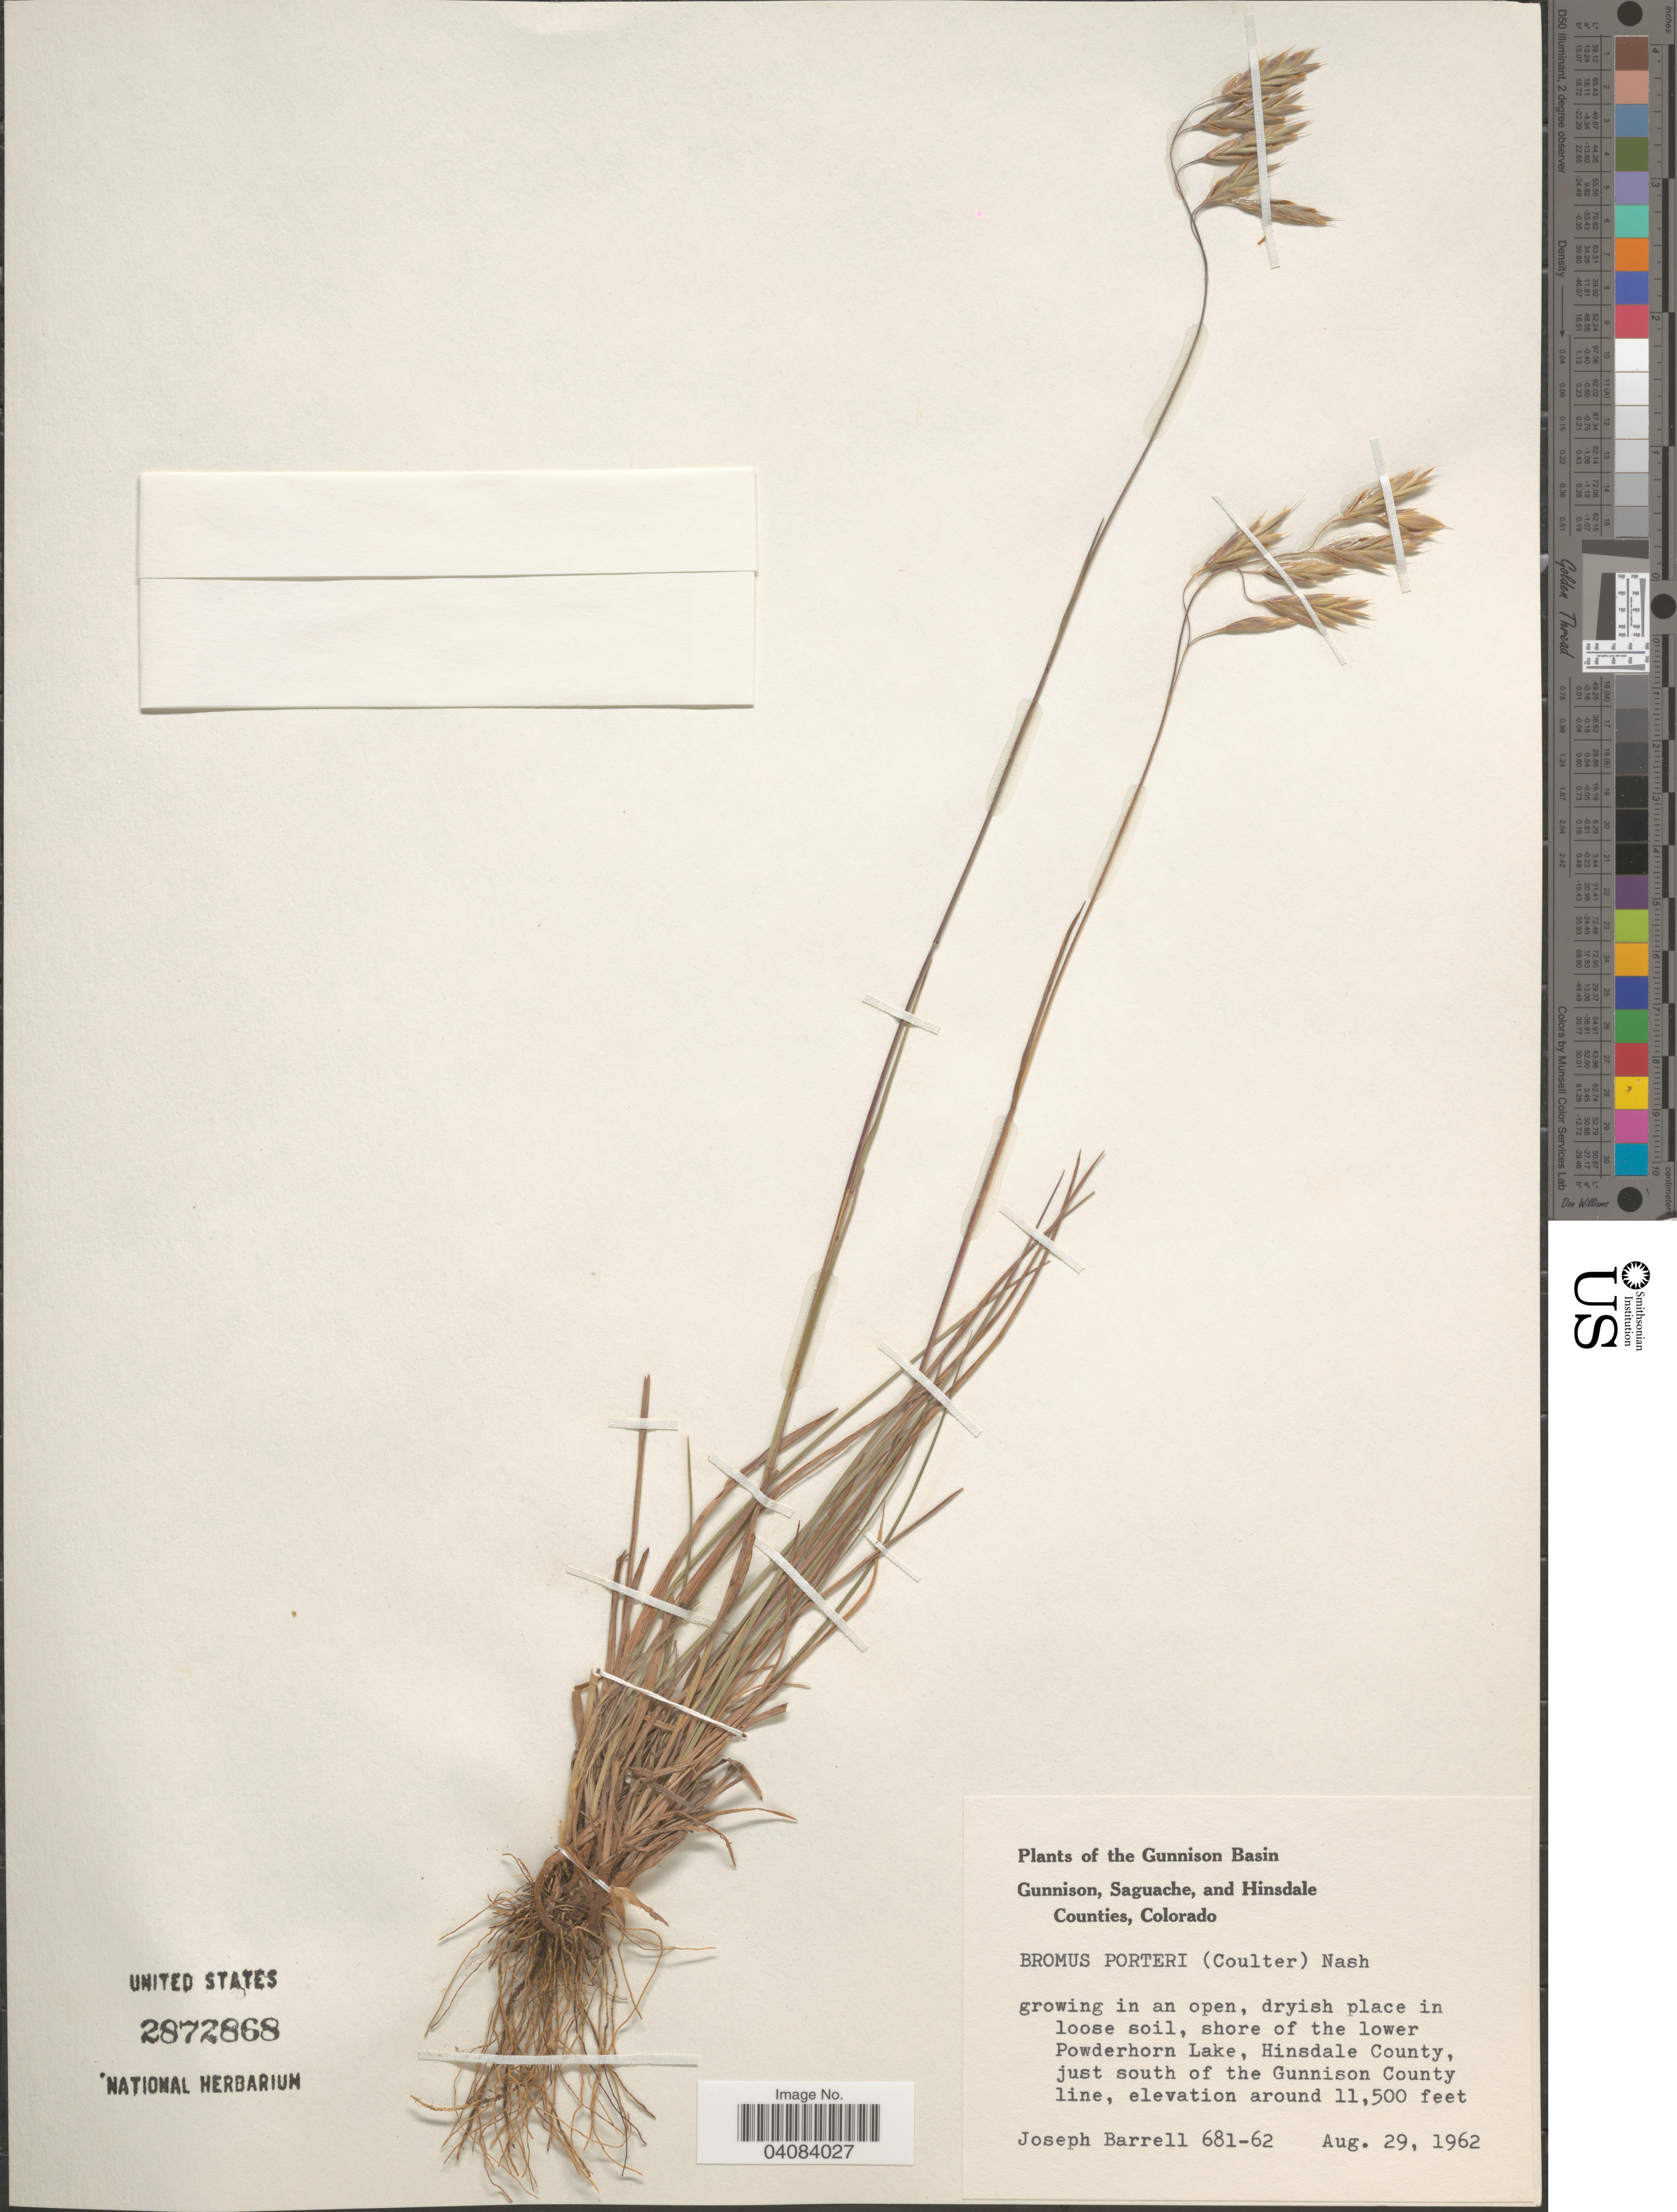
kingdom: Plantae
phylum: Tracheophyta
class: Liliopsida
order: Poales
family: Poaceae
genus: Bromus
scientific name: Bromus porteri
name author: (J.M. Coult.) Nash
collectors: J. Barrell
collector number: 681-62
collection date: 1962-08-29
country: United States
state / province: Colorado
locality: The Gunnison Basin. Growing in an open, dryish place in loose soil, shore of the lower Powderhorn Lake, Hinsdale County, just south of the Gunnison County line.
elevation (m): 3505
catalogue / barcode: US 2872868